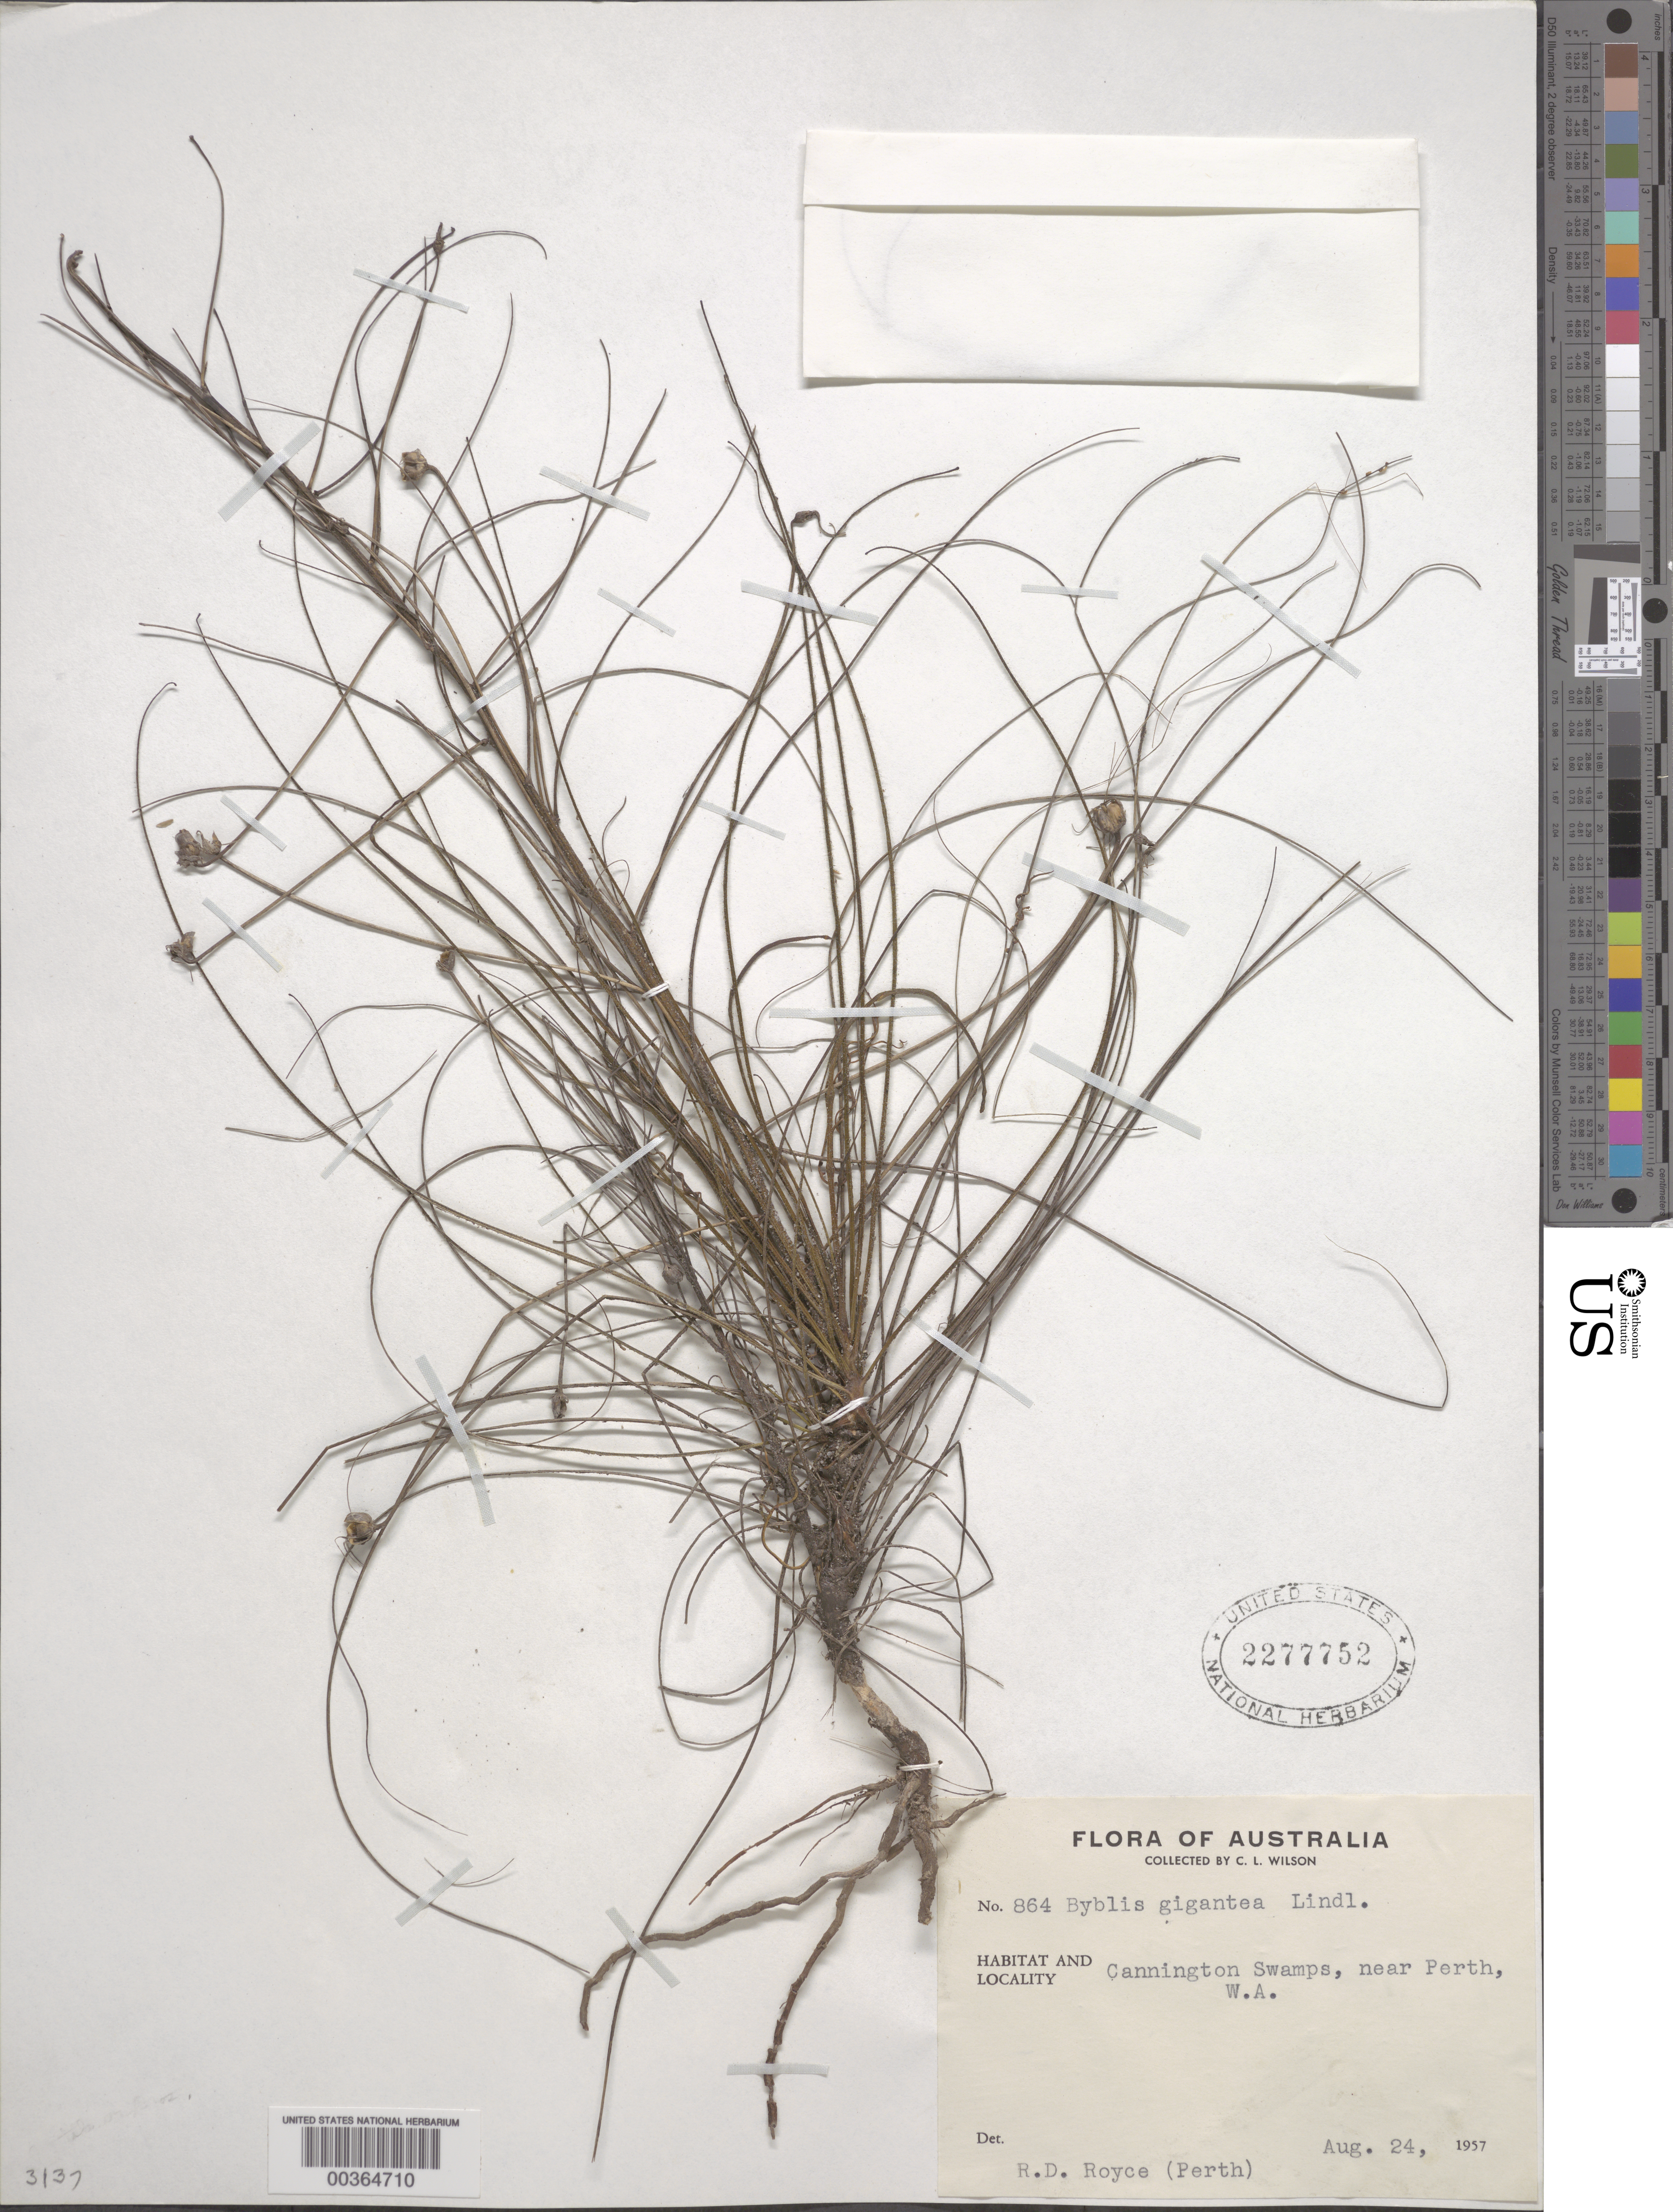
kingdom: Plantae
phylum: Tracheophyta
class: Magnoliopsida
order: Lamiales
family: Byblidaceae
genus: Byblis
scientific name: Byblis gigantea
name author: Lindl.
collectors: C. L. Wilson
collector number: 864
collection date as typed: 24 Aug 1957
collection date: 1957-08-24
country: Australia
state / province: Western Australia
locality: Cannington swamps, near perth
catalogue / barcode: US 2277752